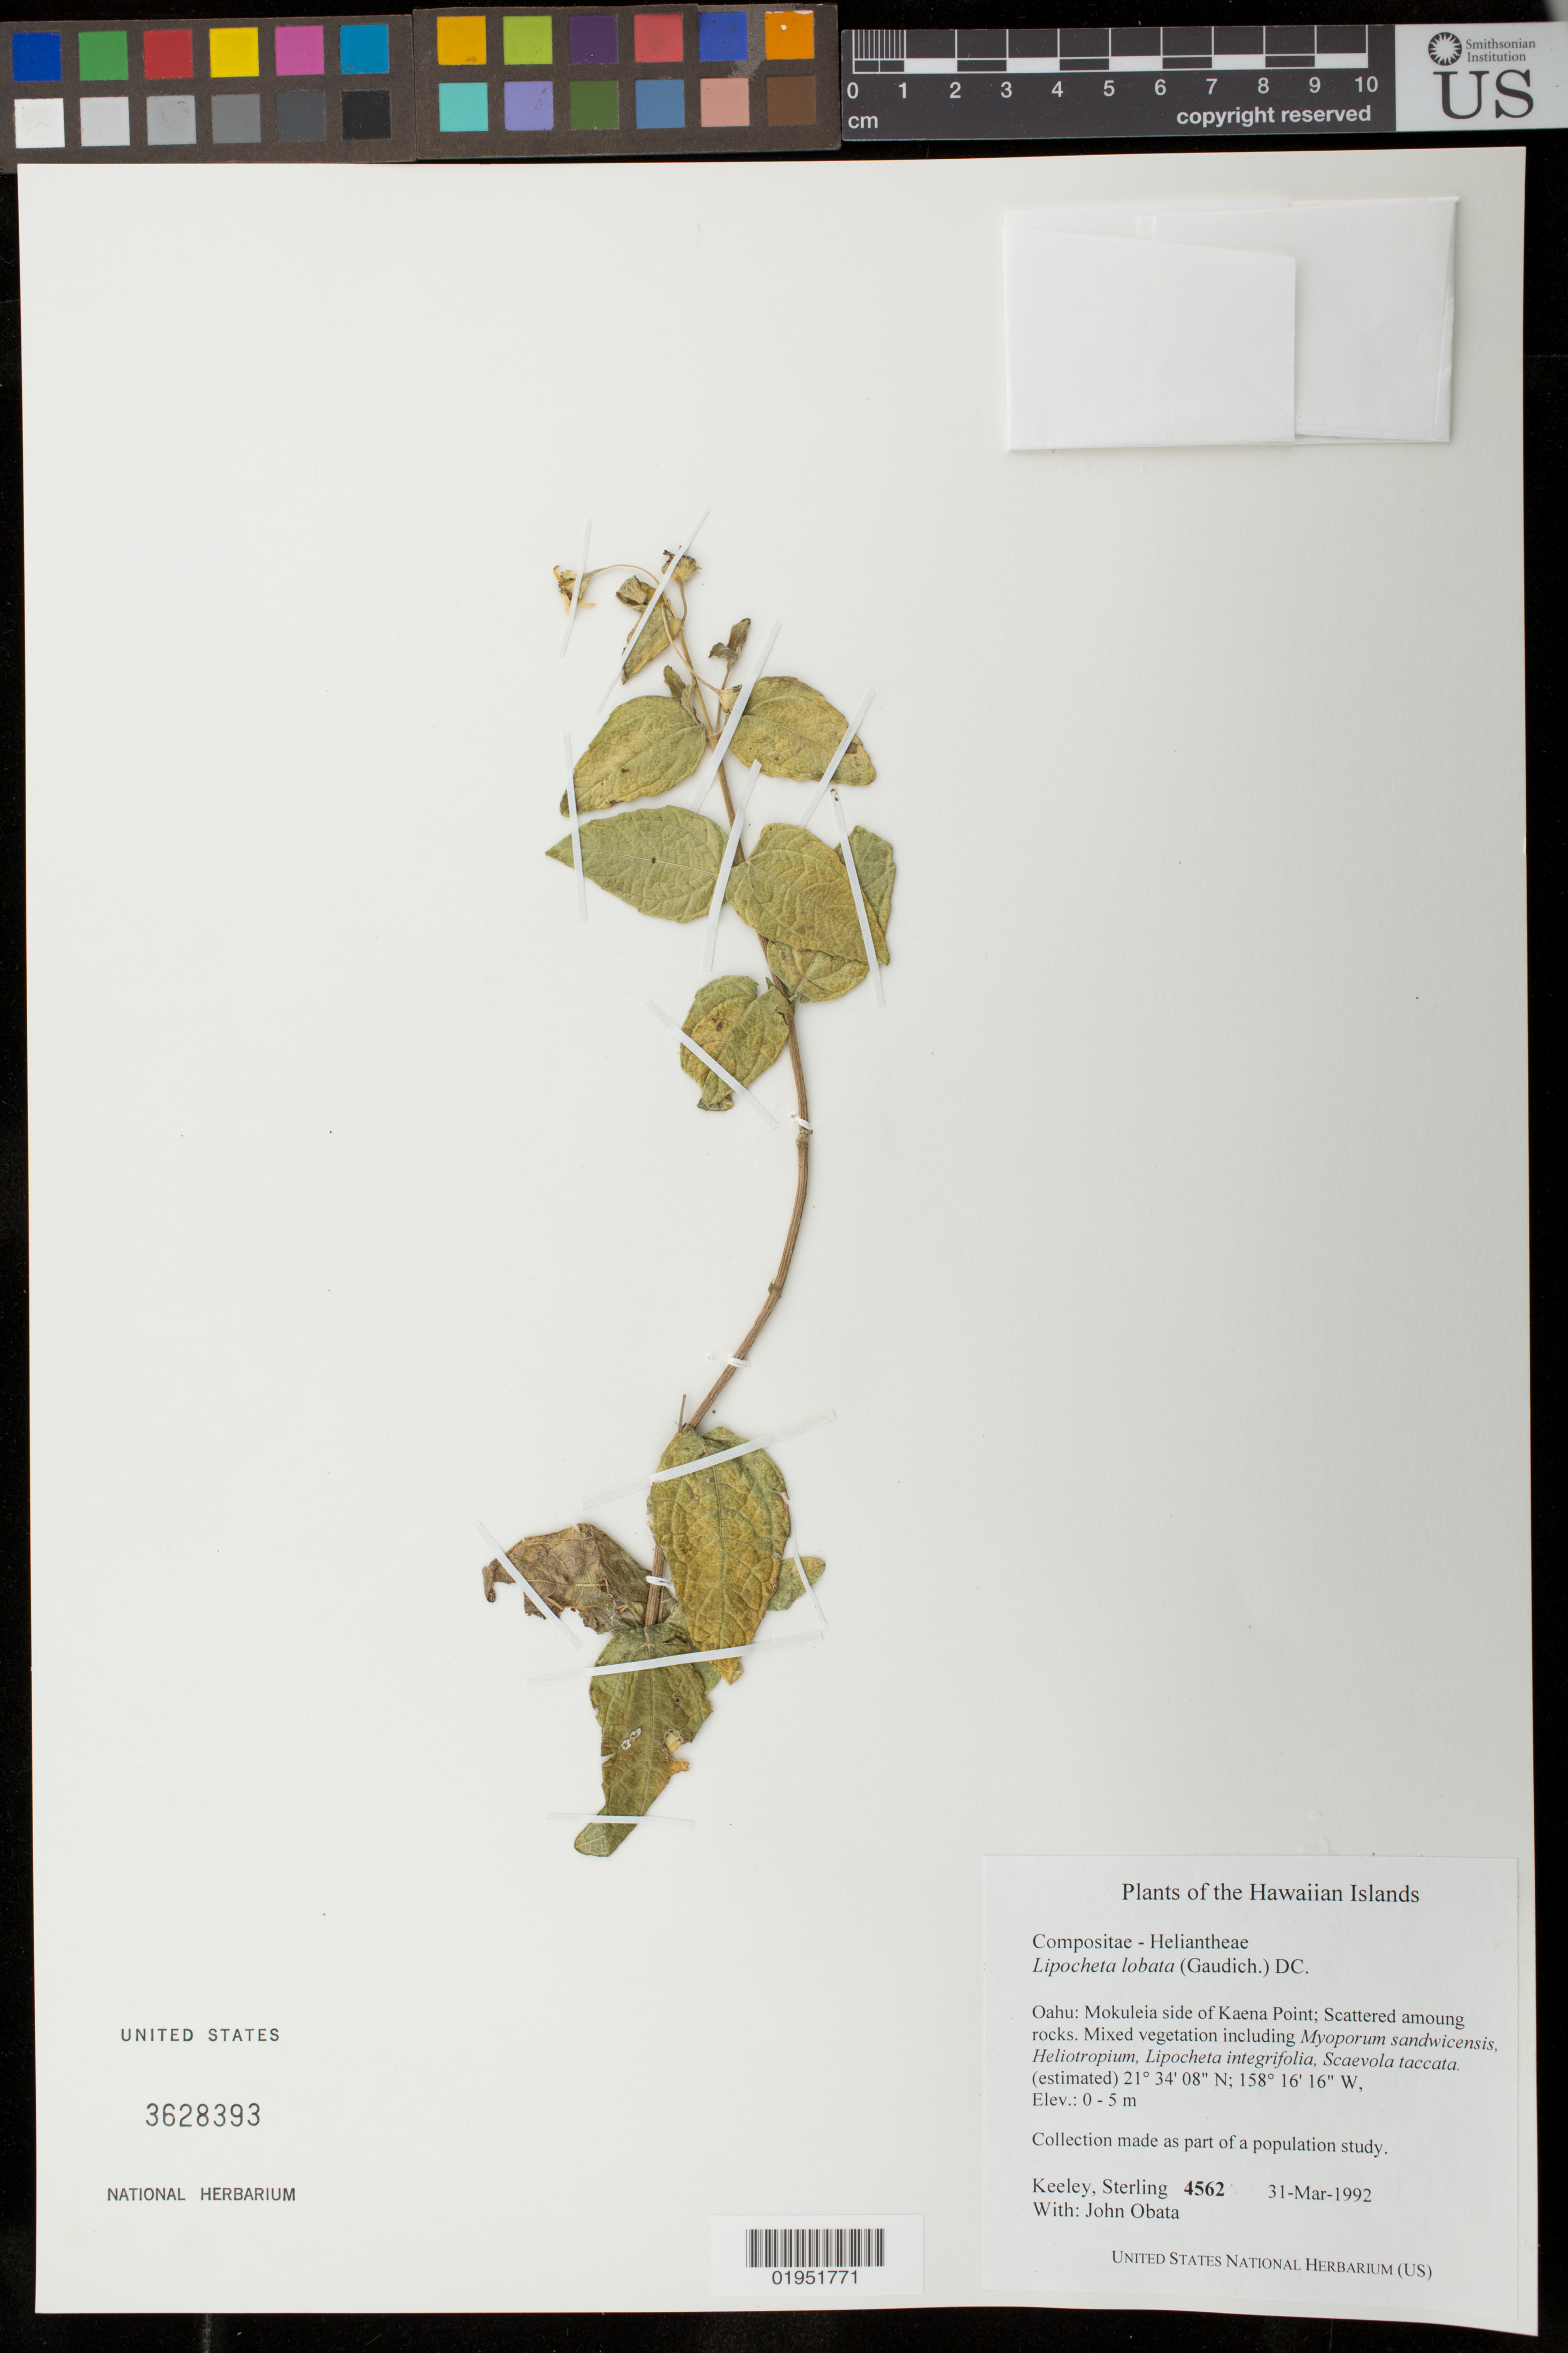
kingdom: Plantae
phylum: Tracheophyta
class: Magnoliopsida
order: Asterales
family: Asteraceae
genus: Lipochaeta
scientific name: Lipochaeta lobata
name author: (Gaudich.) DC.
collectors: S. Keeley & J. Obata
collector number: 4562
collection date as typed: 31 Mar 1992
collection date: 1992-03-31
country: United States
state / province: Hawaii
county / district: Honolulu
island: Oahu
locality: Mokuleia side of Kaena Point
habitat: Scattered amoung rocks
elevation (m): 0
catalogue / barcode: US 3628393